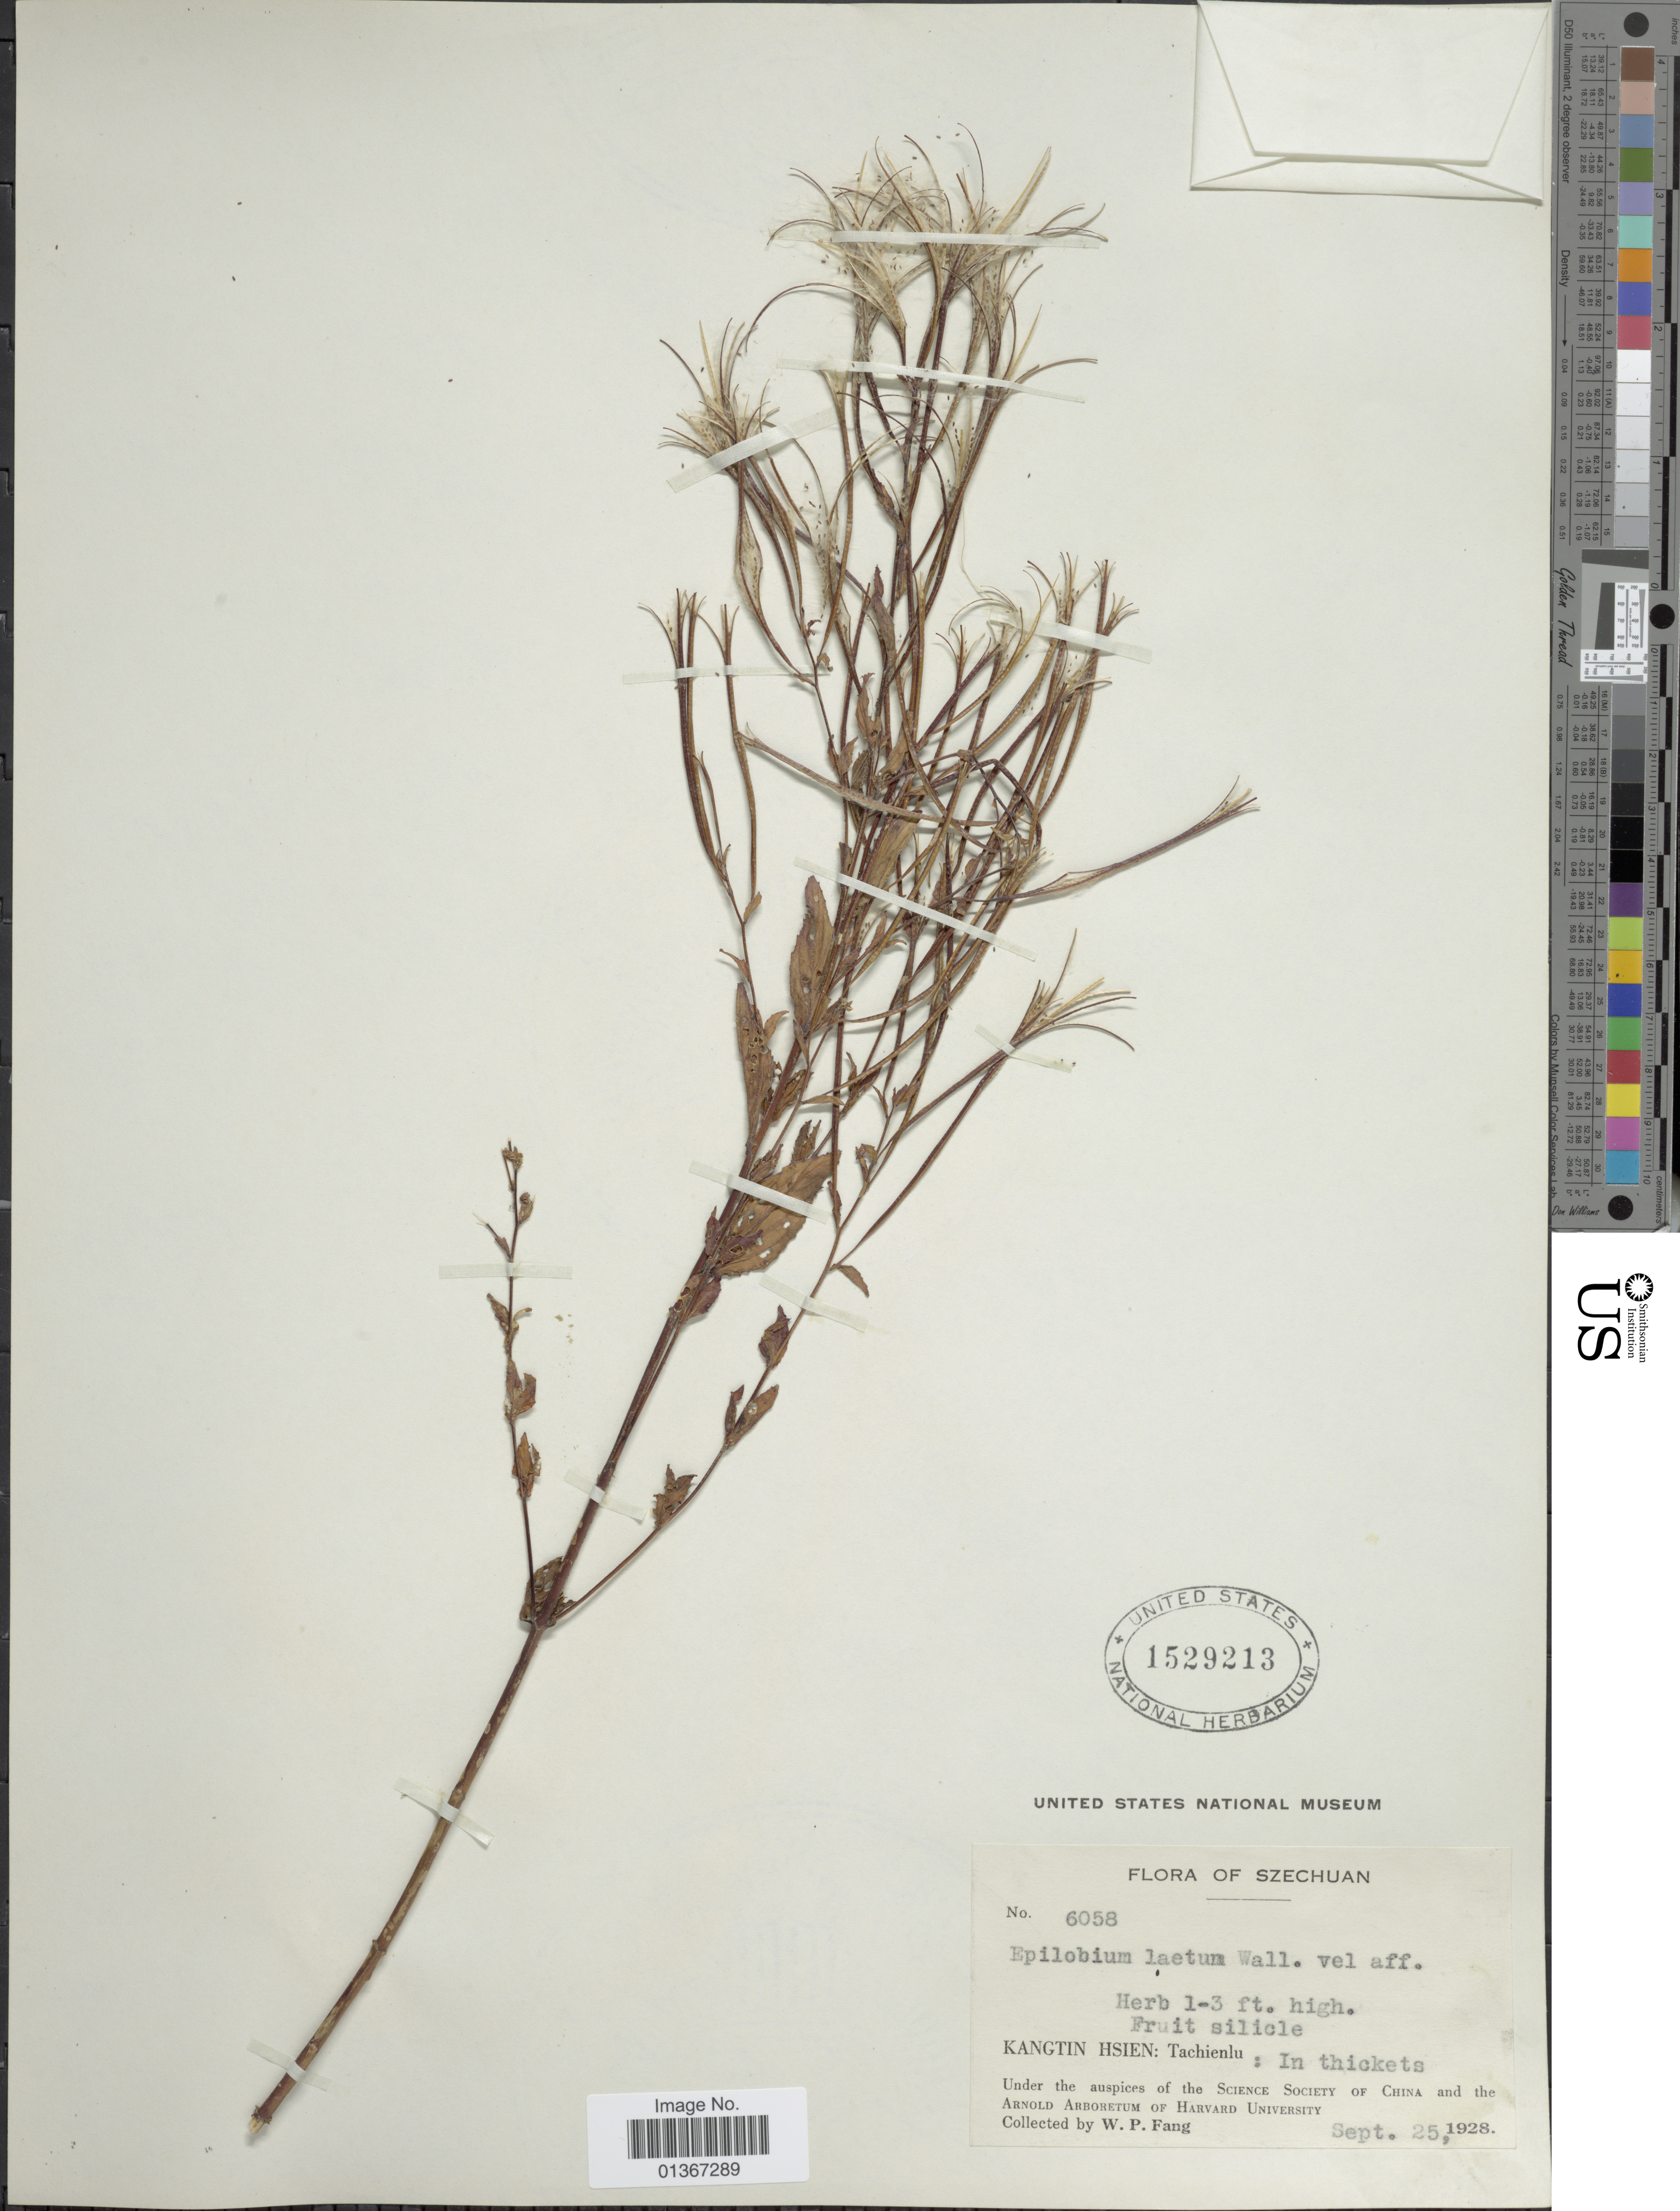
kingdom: Plantae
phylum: Tracheophyta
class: Magnoliopsida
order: Myrtales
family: Onagraceae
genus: Epilobium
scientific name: Epilobium amurense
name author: Hausskn.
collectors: W. P. Fang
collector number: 6058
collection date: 1928-09-25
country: China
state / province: Sichuan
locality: Szechuan. Kangtin Hsien: Tachienlu.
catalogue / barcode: US 1529213